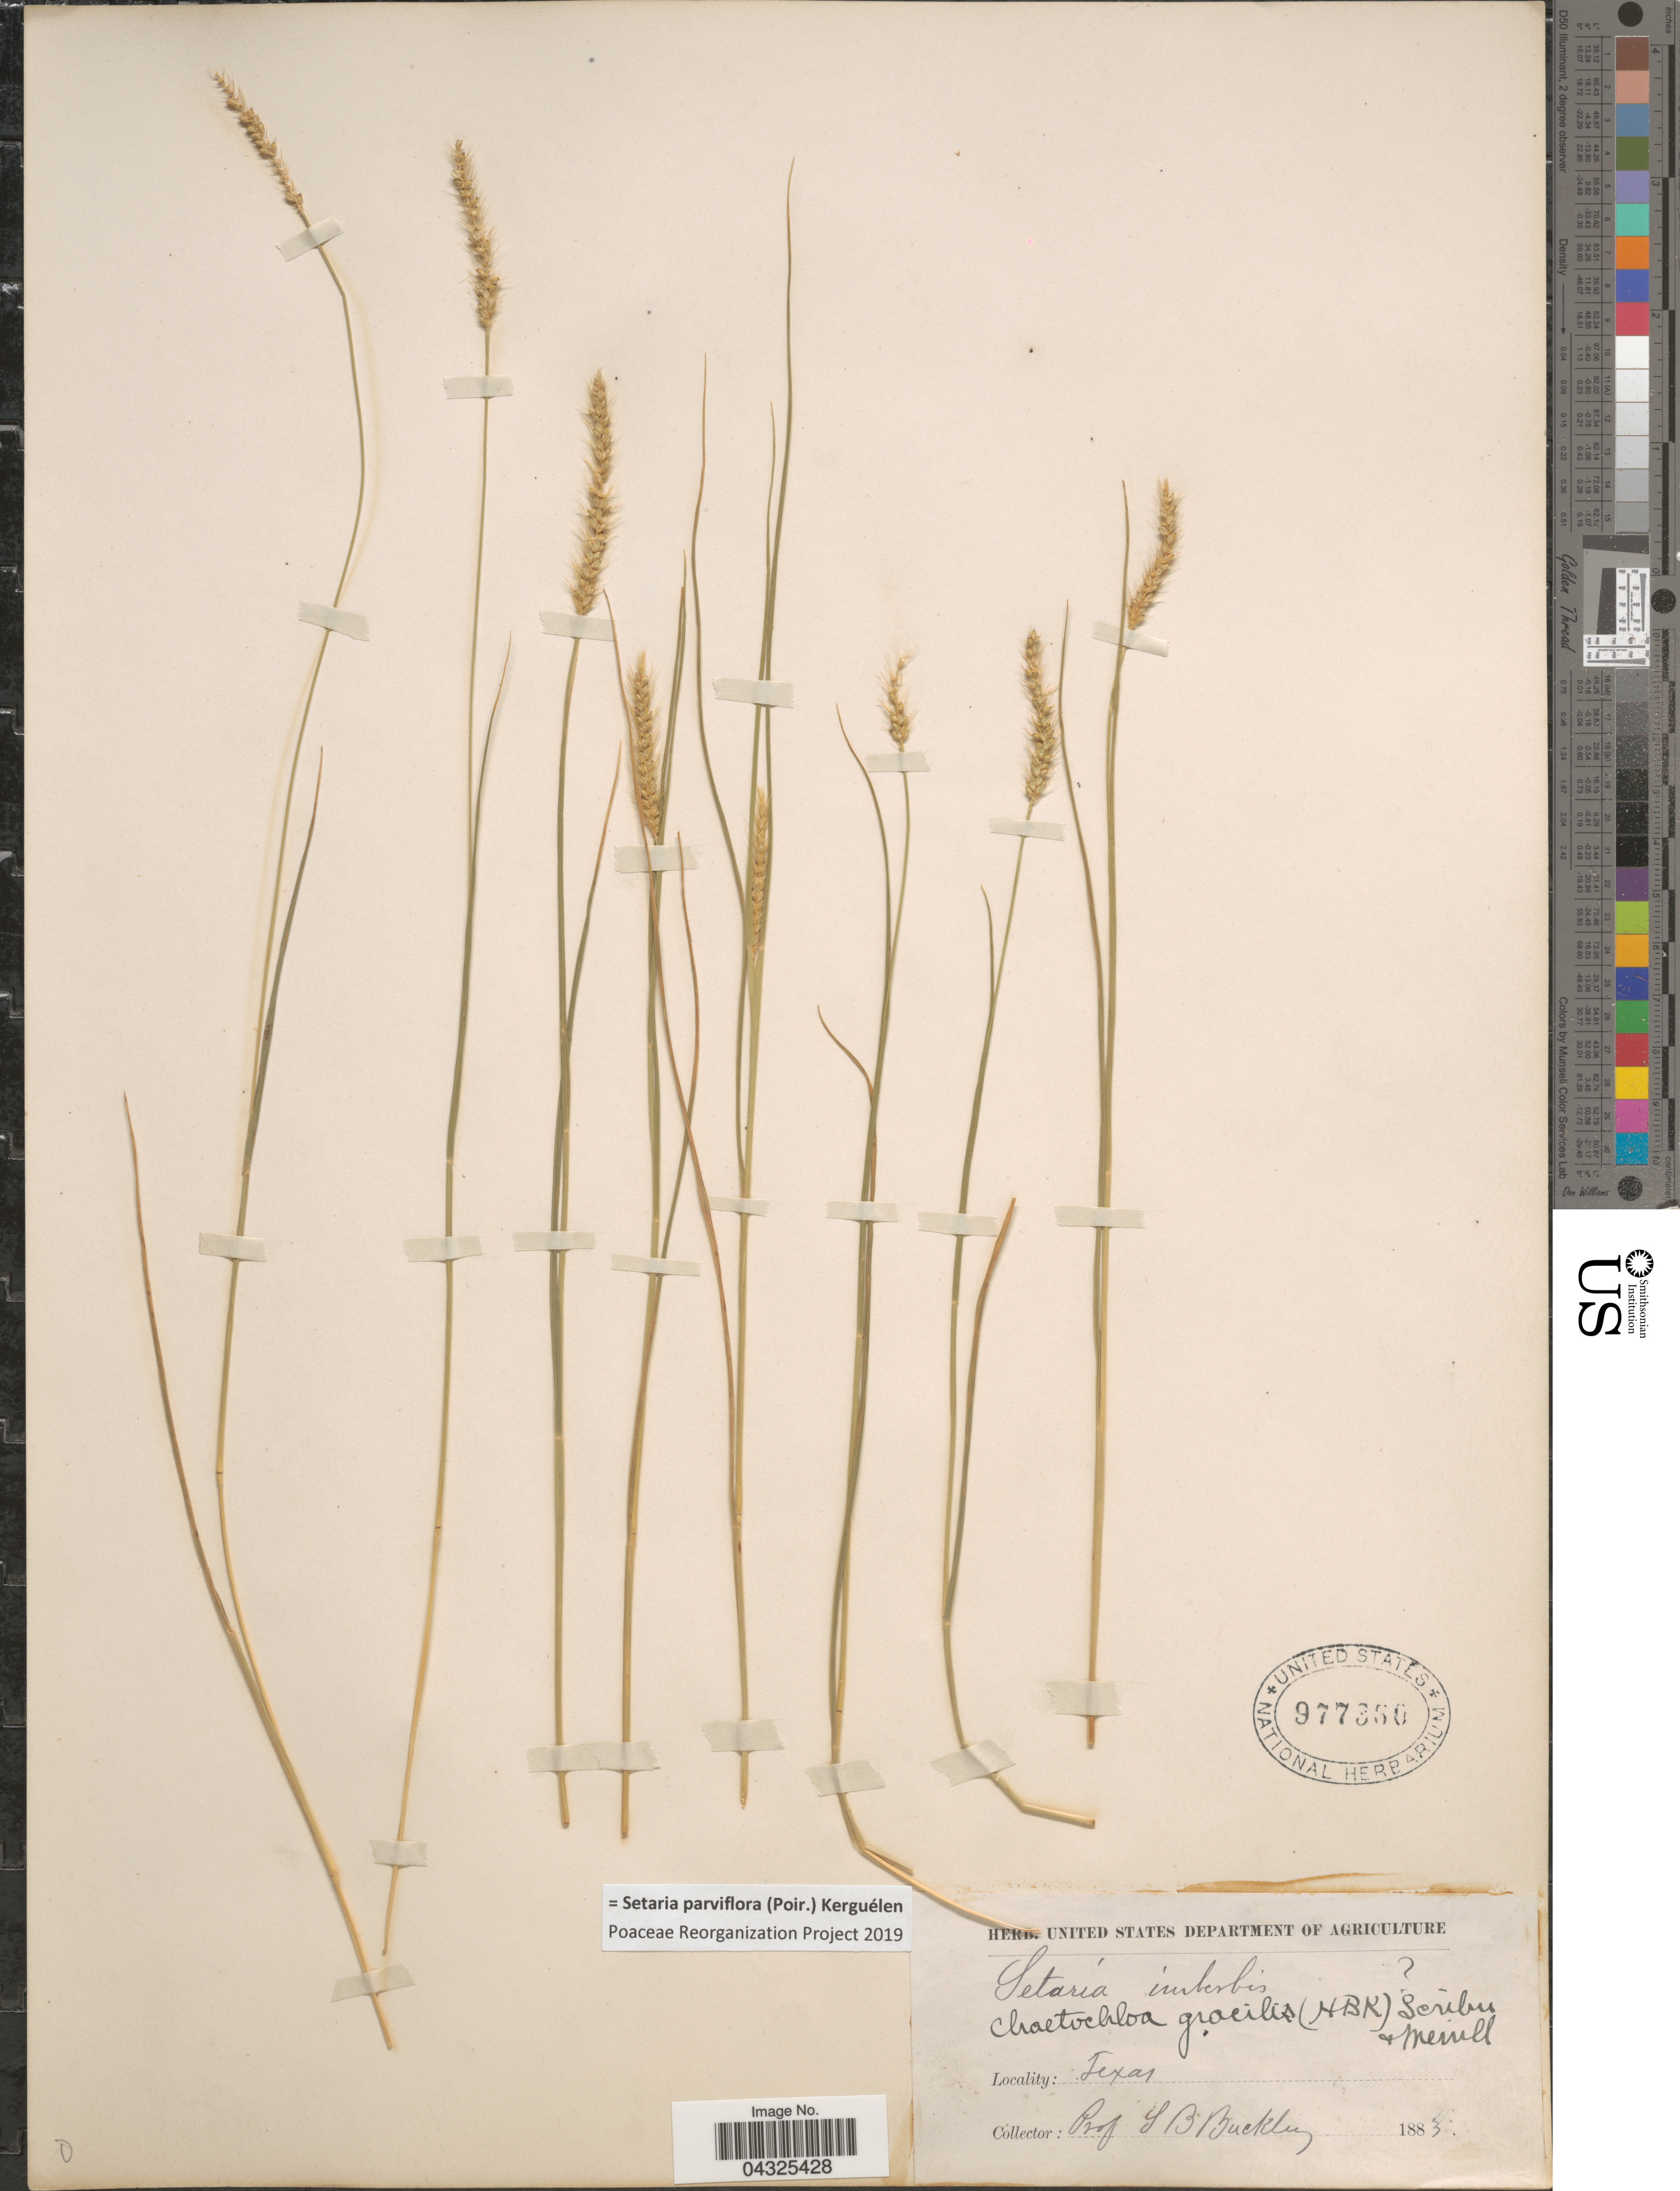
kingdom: Plantae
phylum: Tracheophyta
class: Liliopsida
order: Poales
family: Poaceae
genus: Setaria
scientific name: Setaria parviflora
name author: (Poir.) Kerguélen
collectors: S. B. Buckley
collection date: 1883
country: United States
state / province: Texas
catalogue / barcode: US 977360